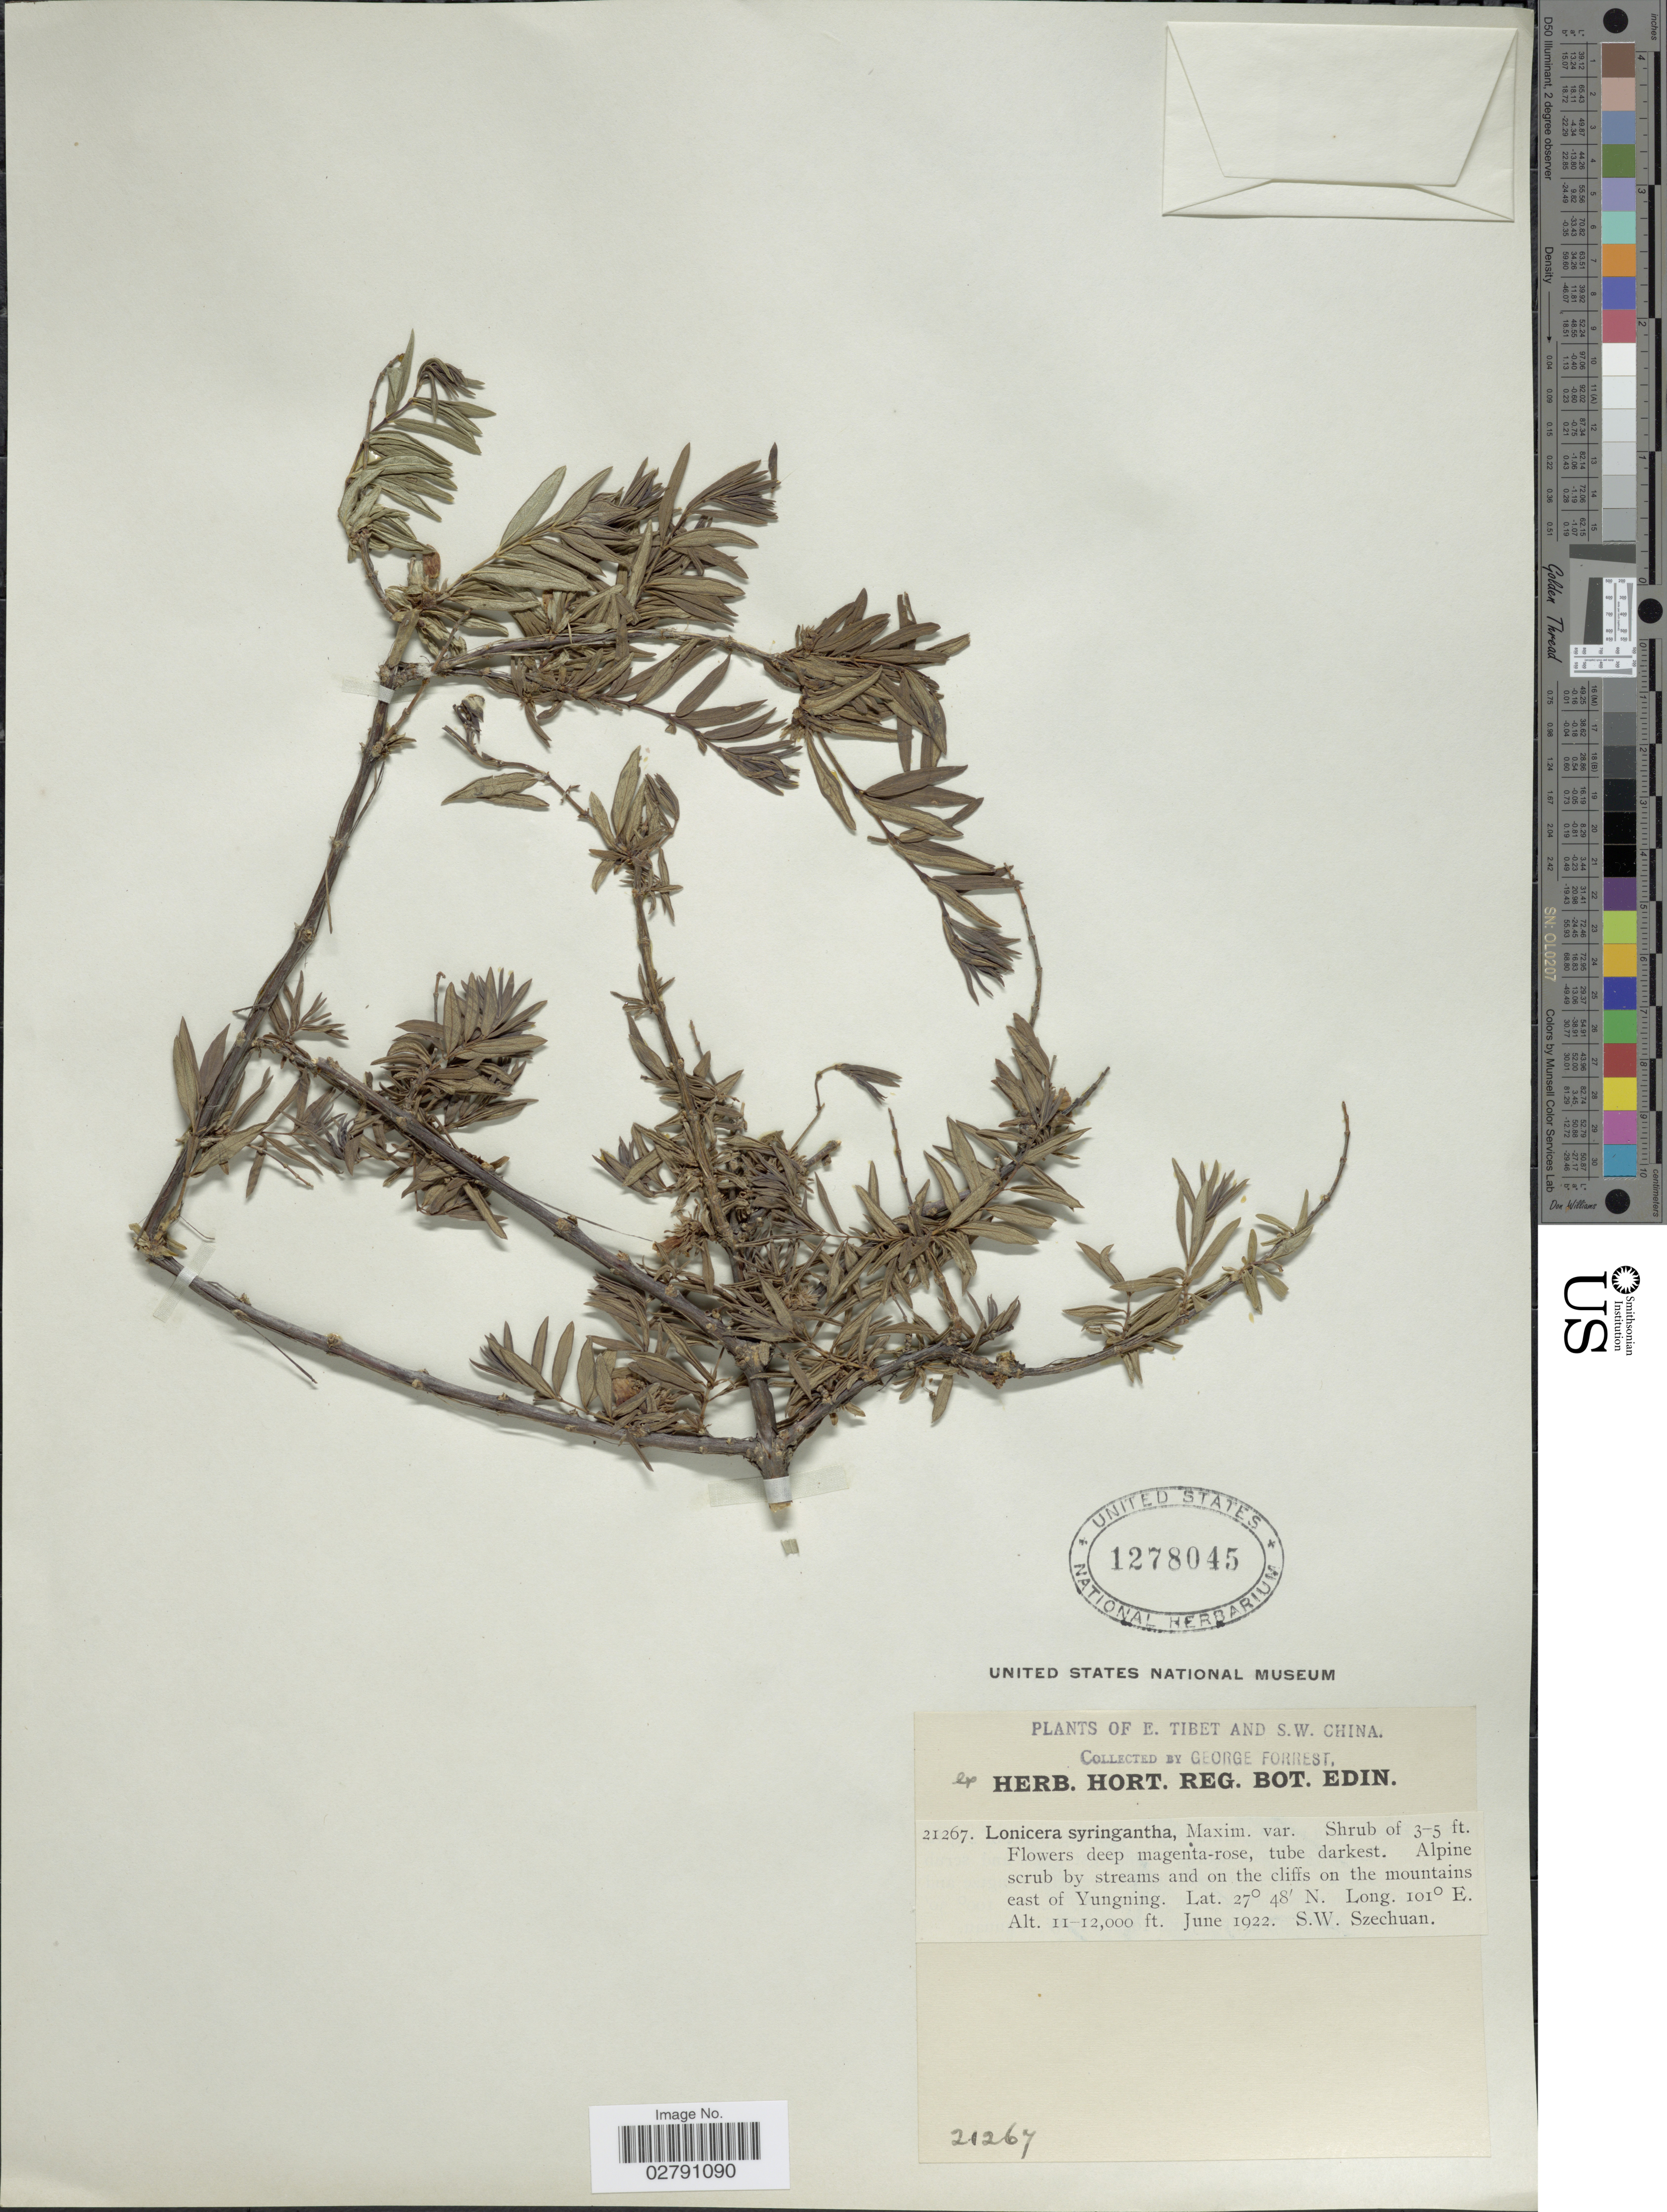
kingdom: Plantae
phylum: Tracheophyta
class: Magnoliopsida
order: Dipsacales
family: Caprifoliaceae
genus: Lonicera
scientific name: Lonicera syringantha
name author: Maxim.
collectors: G. Forrest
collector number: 21267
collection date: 1922-06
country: China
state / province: Sichuan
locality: E. Tibet and S.W. China. Alpine scrub by streams and on the cliffs on the mountains east of Yungning. S.W. Szechuan.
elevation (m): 3353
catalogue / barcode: US 1278045